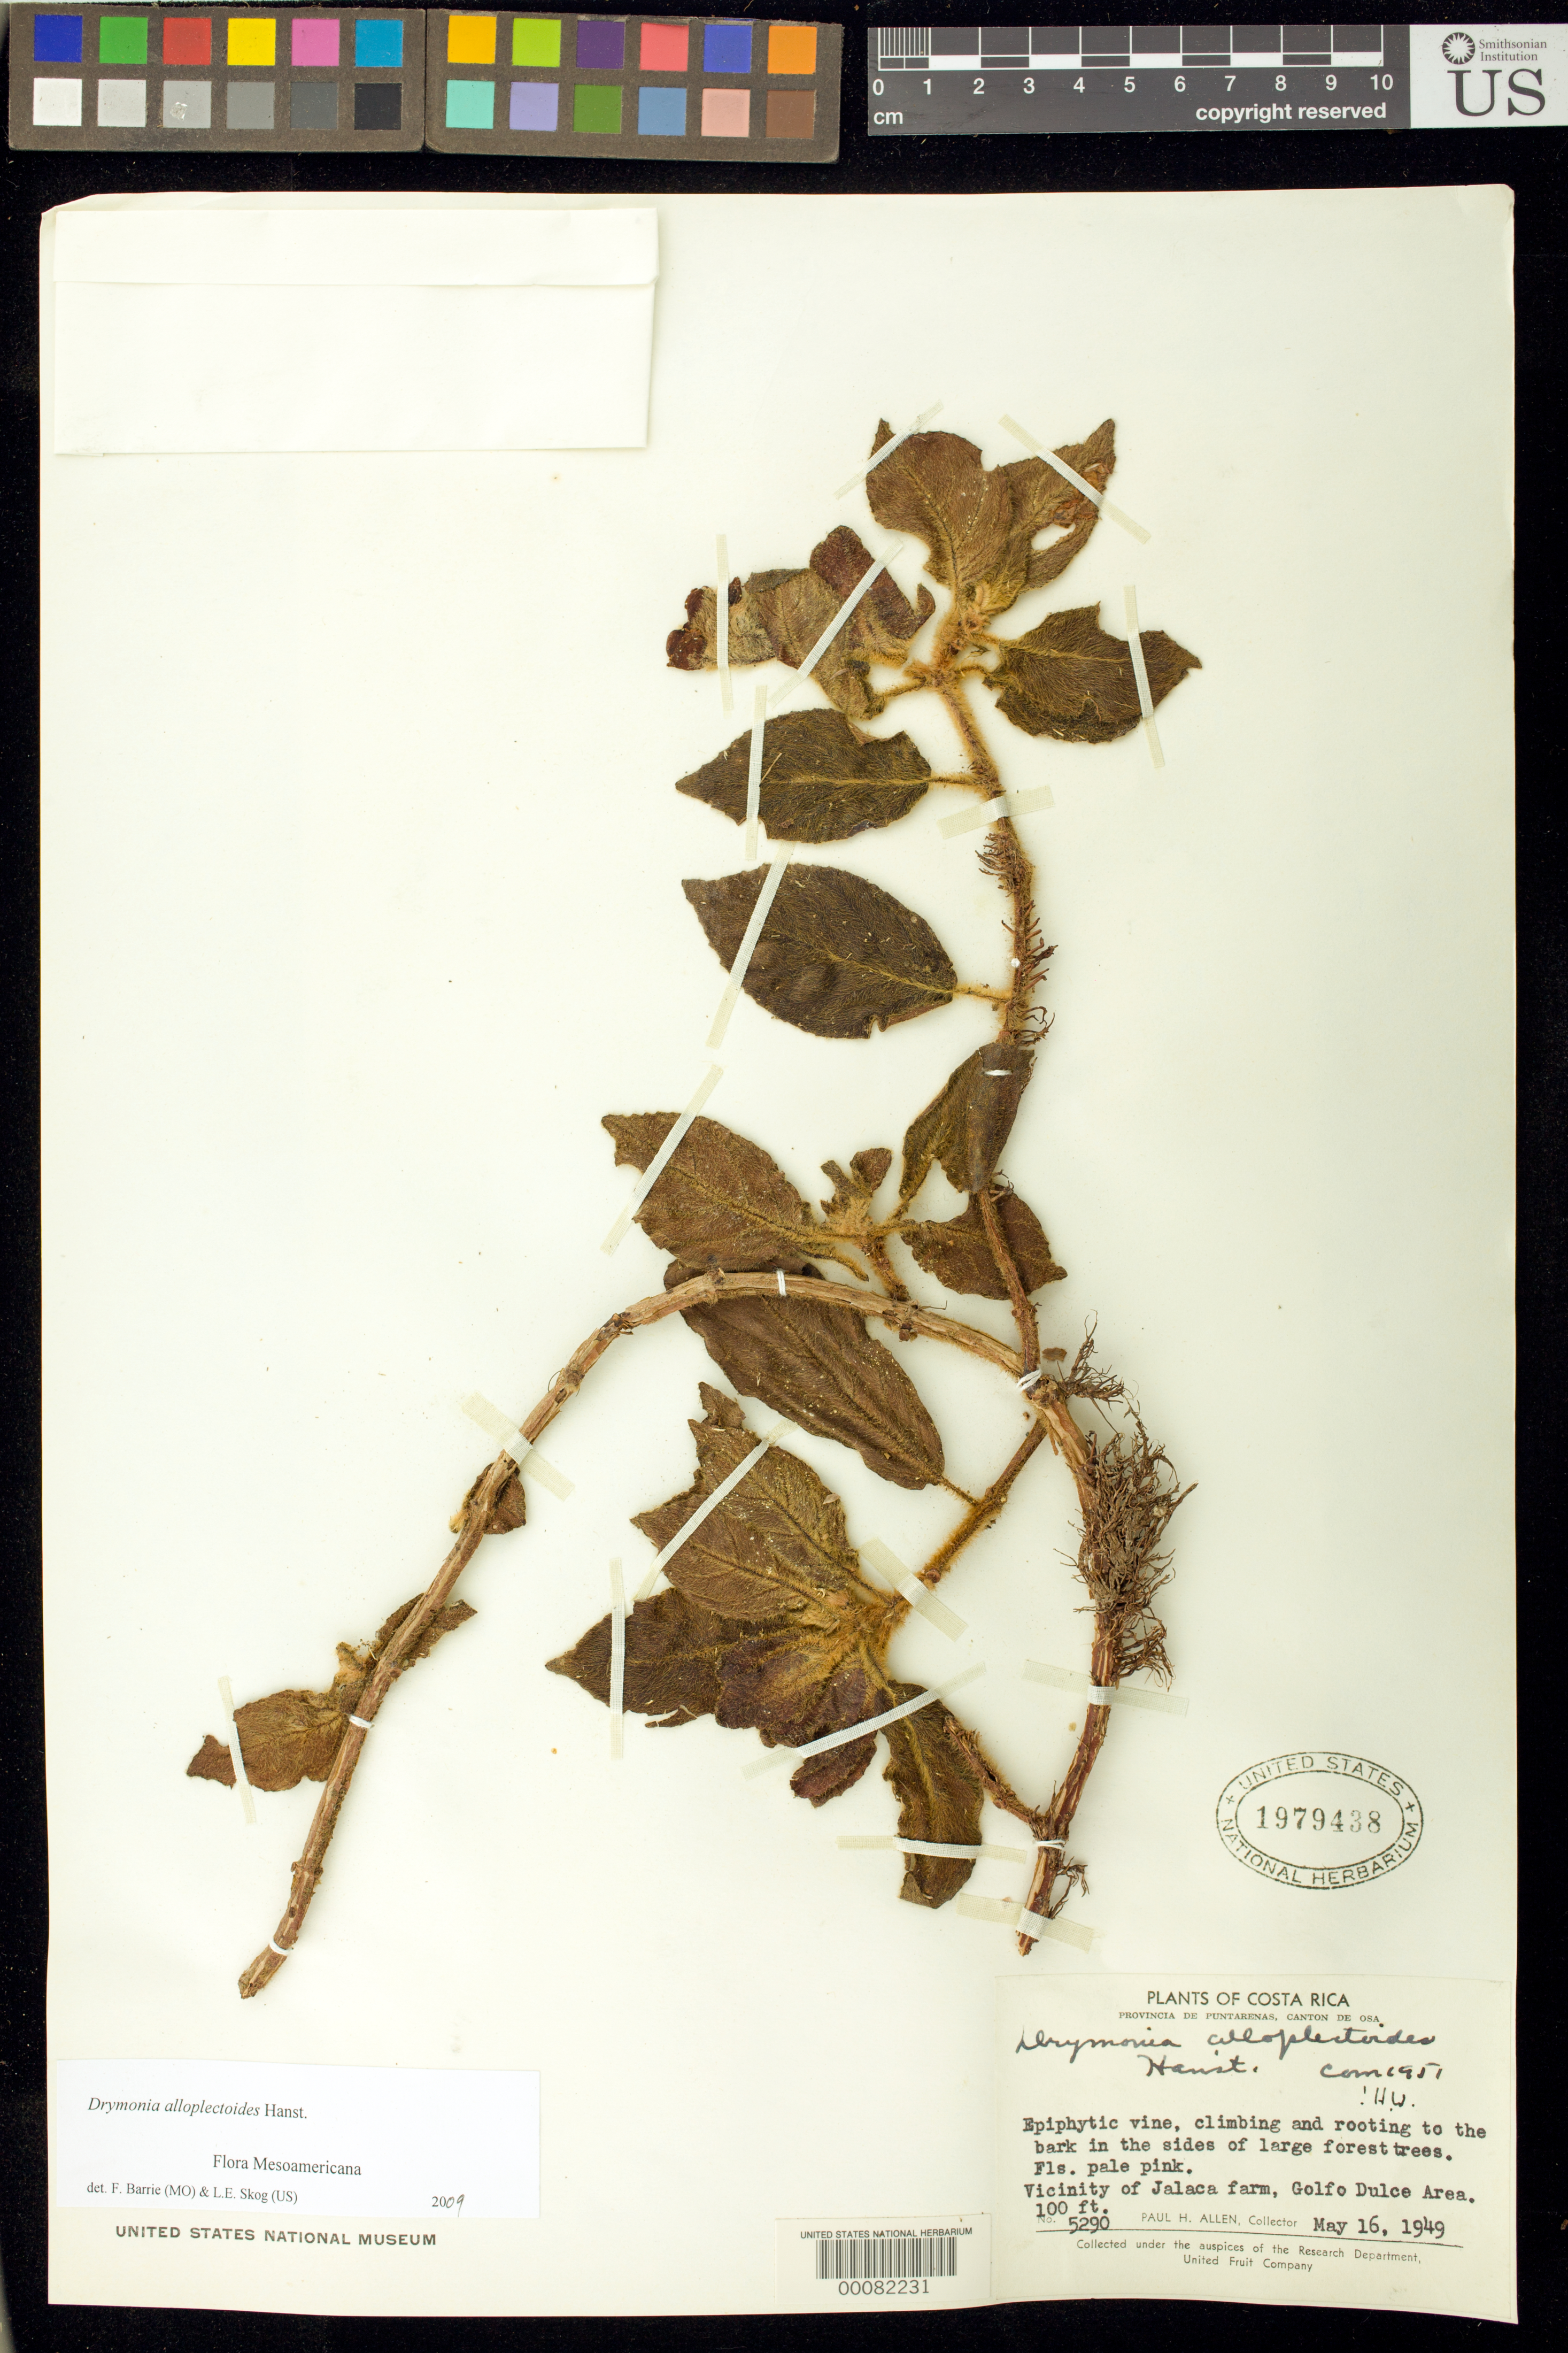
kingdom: Plantae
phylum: Tracheophyta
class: Magnoliopsida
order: Lamiales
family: Gesneriaceae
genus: Drymonia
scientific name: Drymonia alloplectoides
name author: Hanst.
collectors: P. H. Allen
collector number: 5290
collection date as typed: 16 May 1949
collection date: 1949-05-16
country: Costa Rica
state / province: Puntarenas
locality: Canton de Osa, vicinity of Jalaca farm, Golfo Dulce area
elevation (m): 30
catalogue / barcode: US 1979438